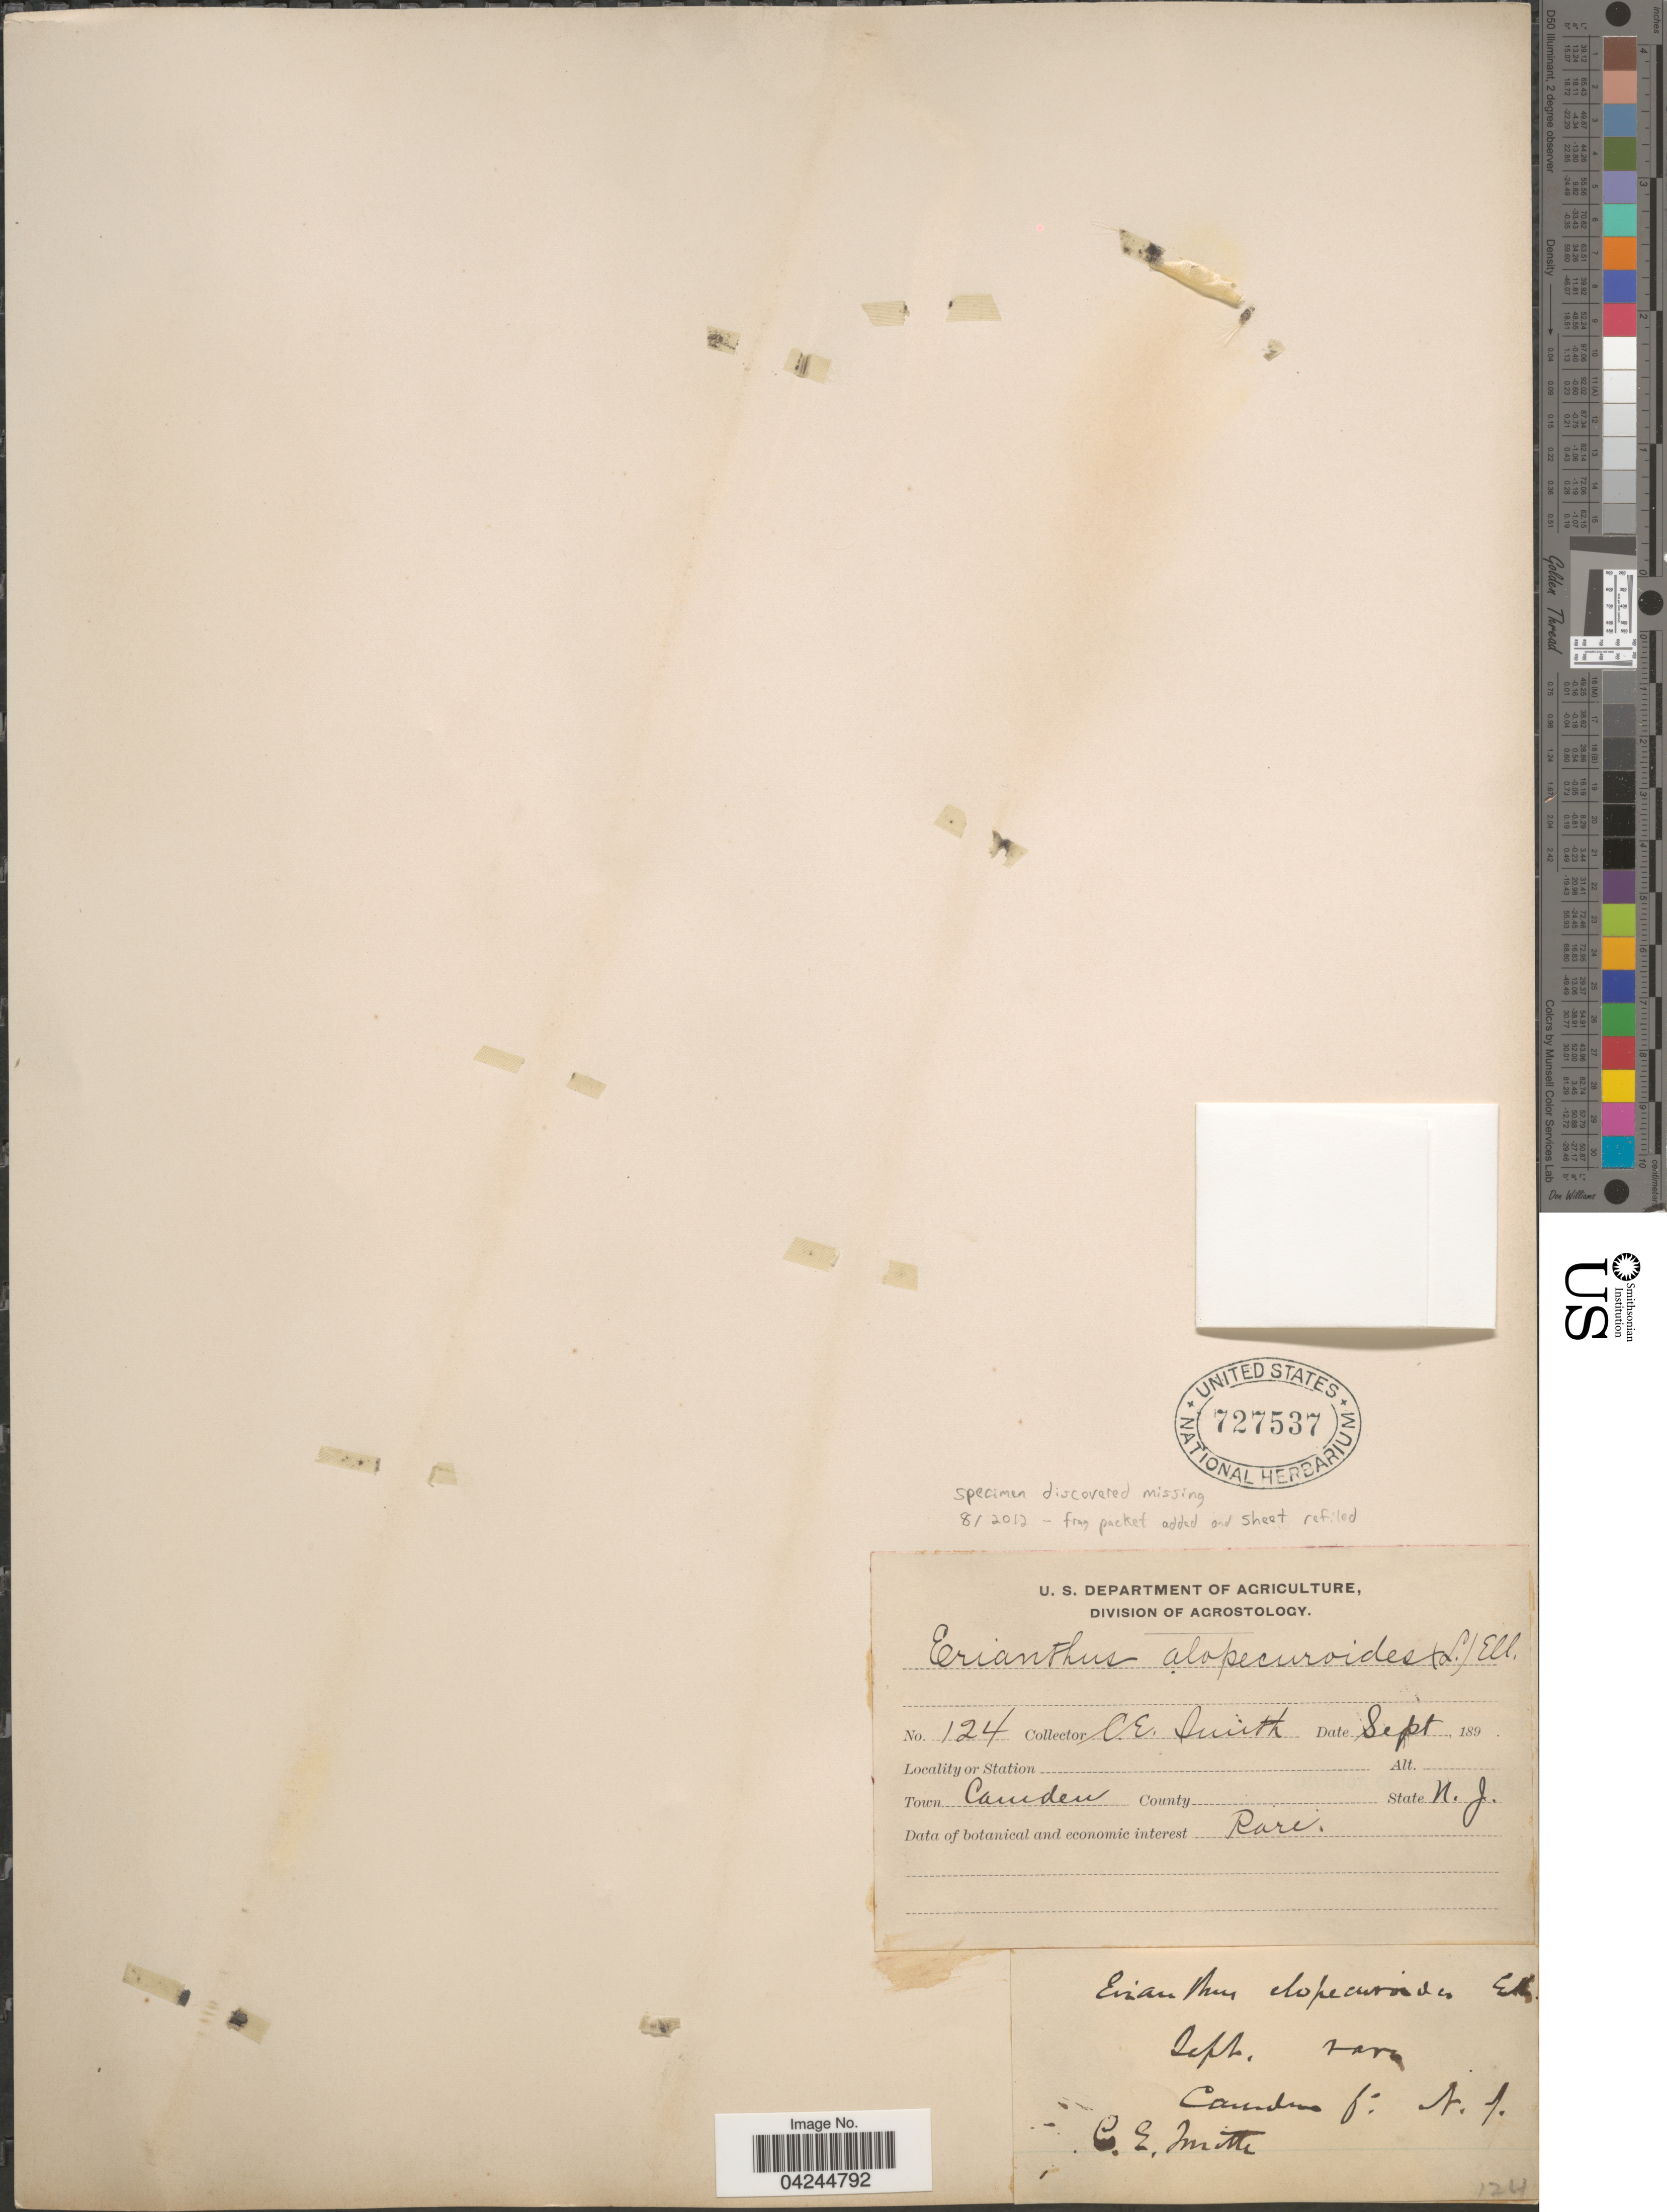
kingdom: Plantae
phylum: Tracheophyta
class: Liliopsida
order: Poales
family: Poaceae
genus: Erianthus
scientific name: Erianthus alopecuroides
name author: Elliott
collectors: C. E. Smith Jr.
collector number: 124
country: United States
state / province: New Jersey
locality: Town Camden.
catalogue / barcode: US 727537